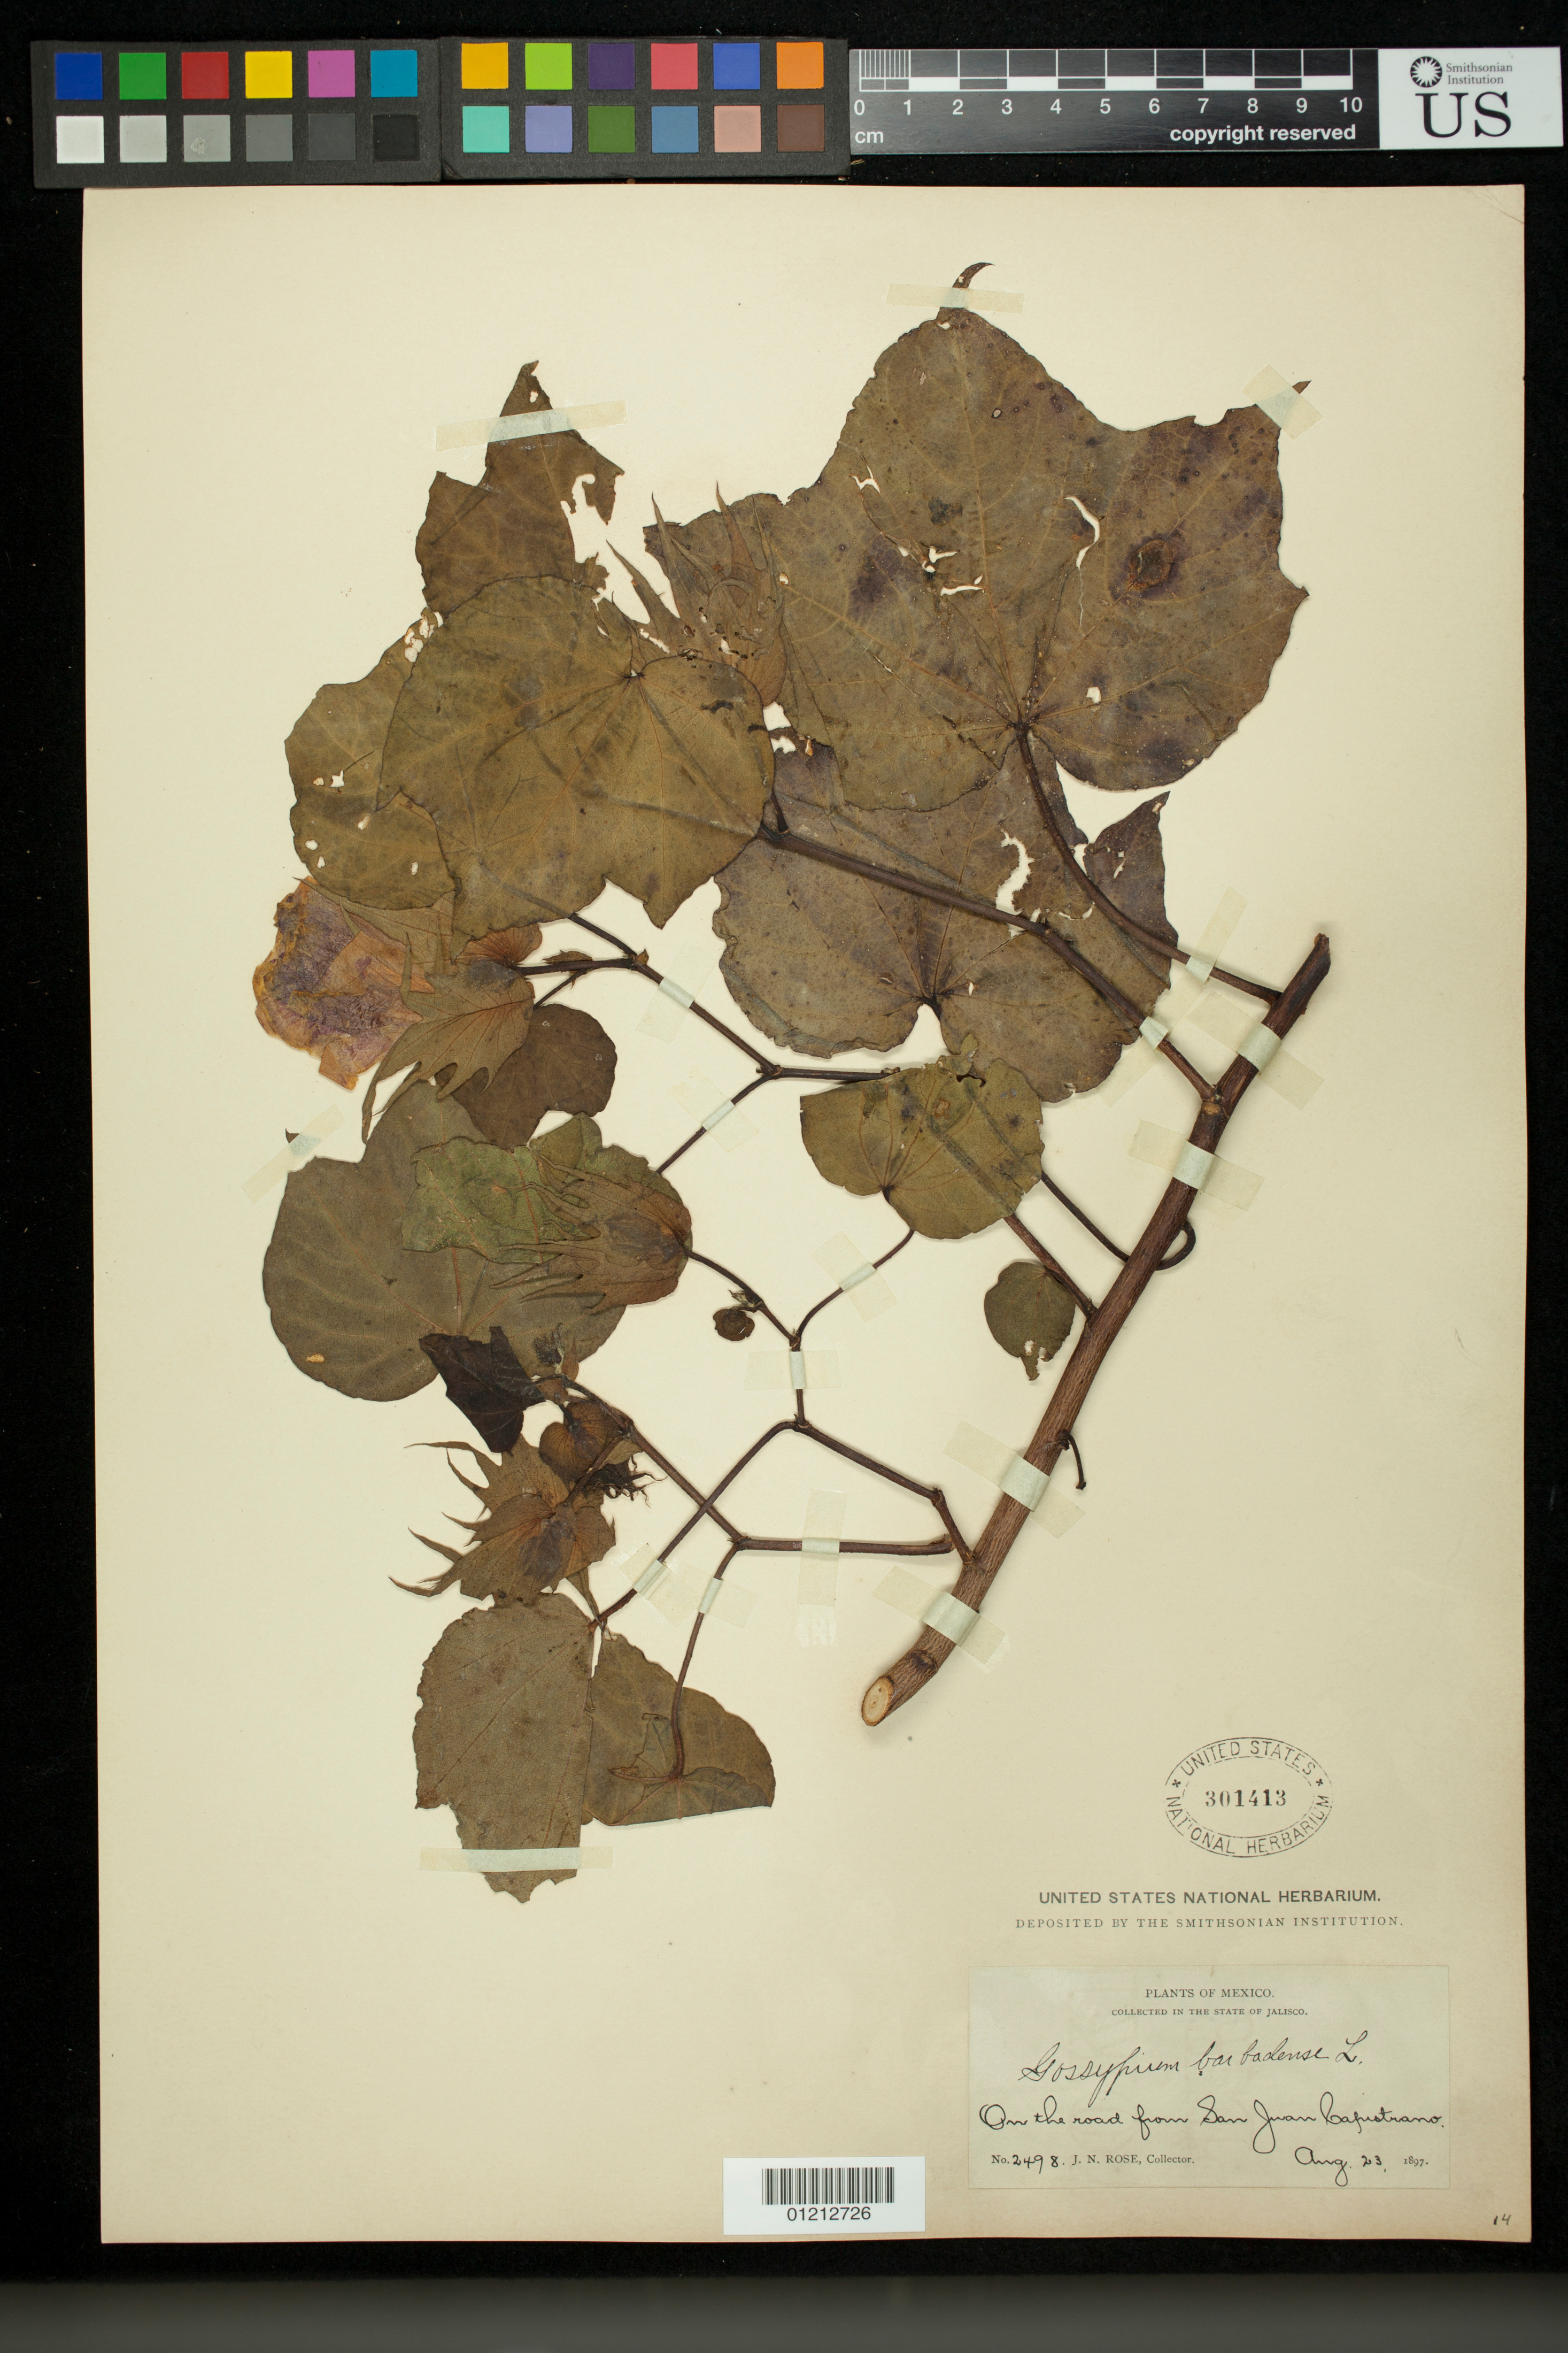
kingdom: Plantae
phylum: Tracheophyta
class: Magnoliopsida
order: Malvales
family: Malvaceae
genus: Gossypium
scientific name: Gossypium barbadense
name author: L.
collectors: J. N. Rose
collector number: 2498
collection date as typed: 23 Aug 1897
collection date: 1897-08-23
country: Mexico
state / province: Jalisco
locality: On the road from San Juan Capistrano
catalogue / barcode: US 301413